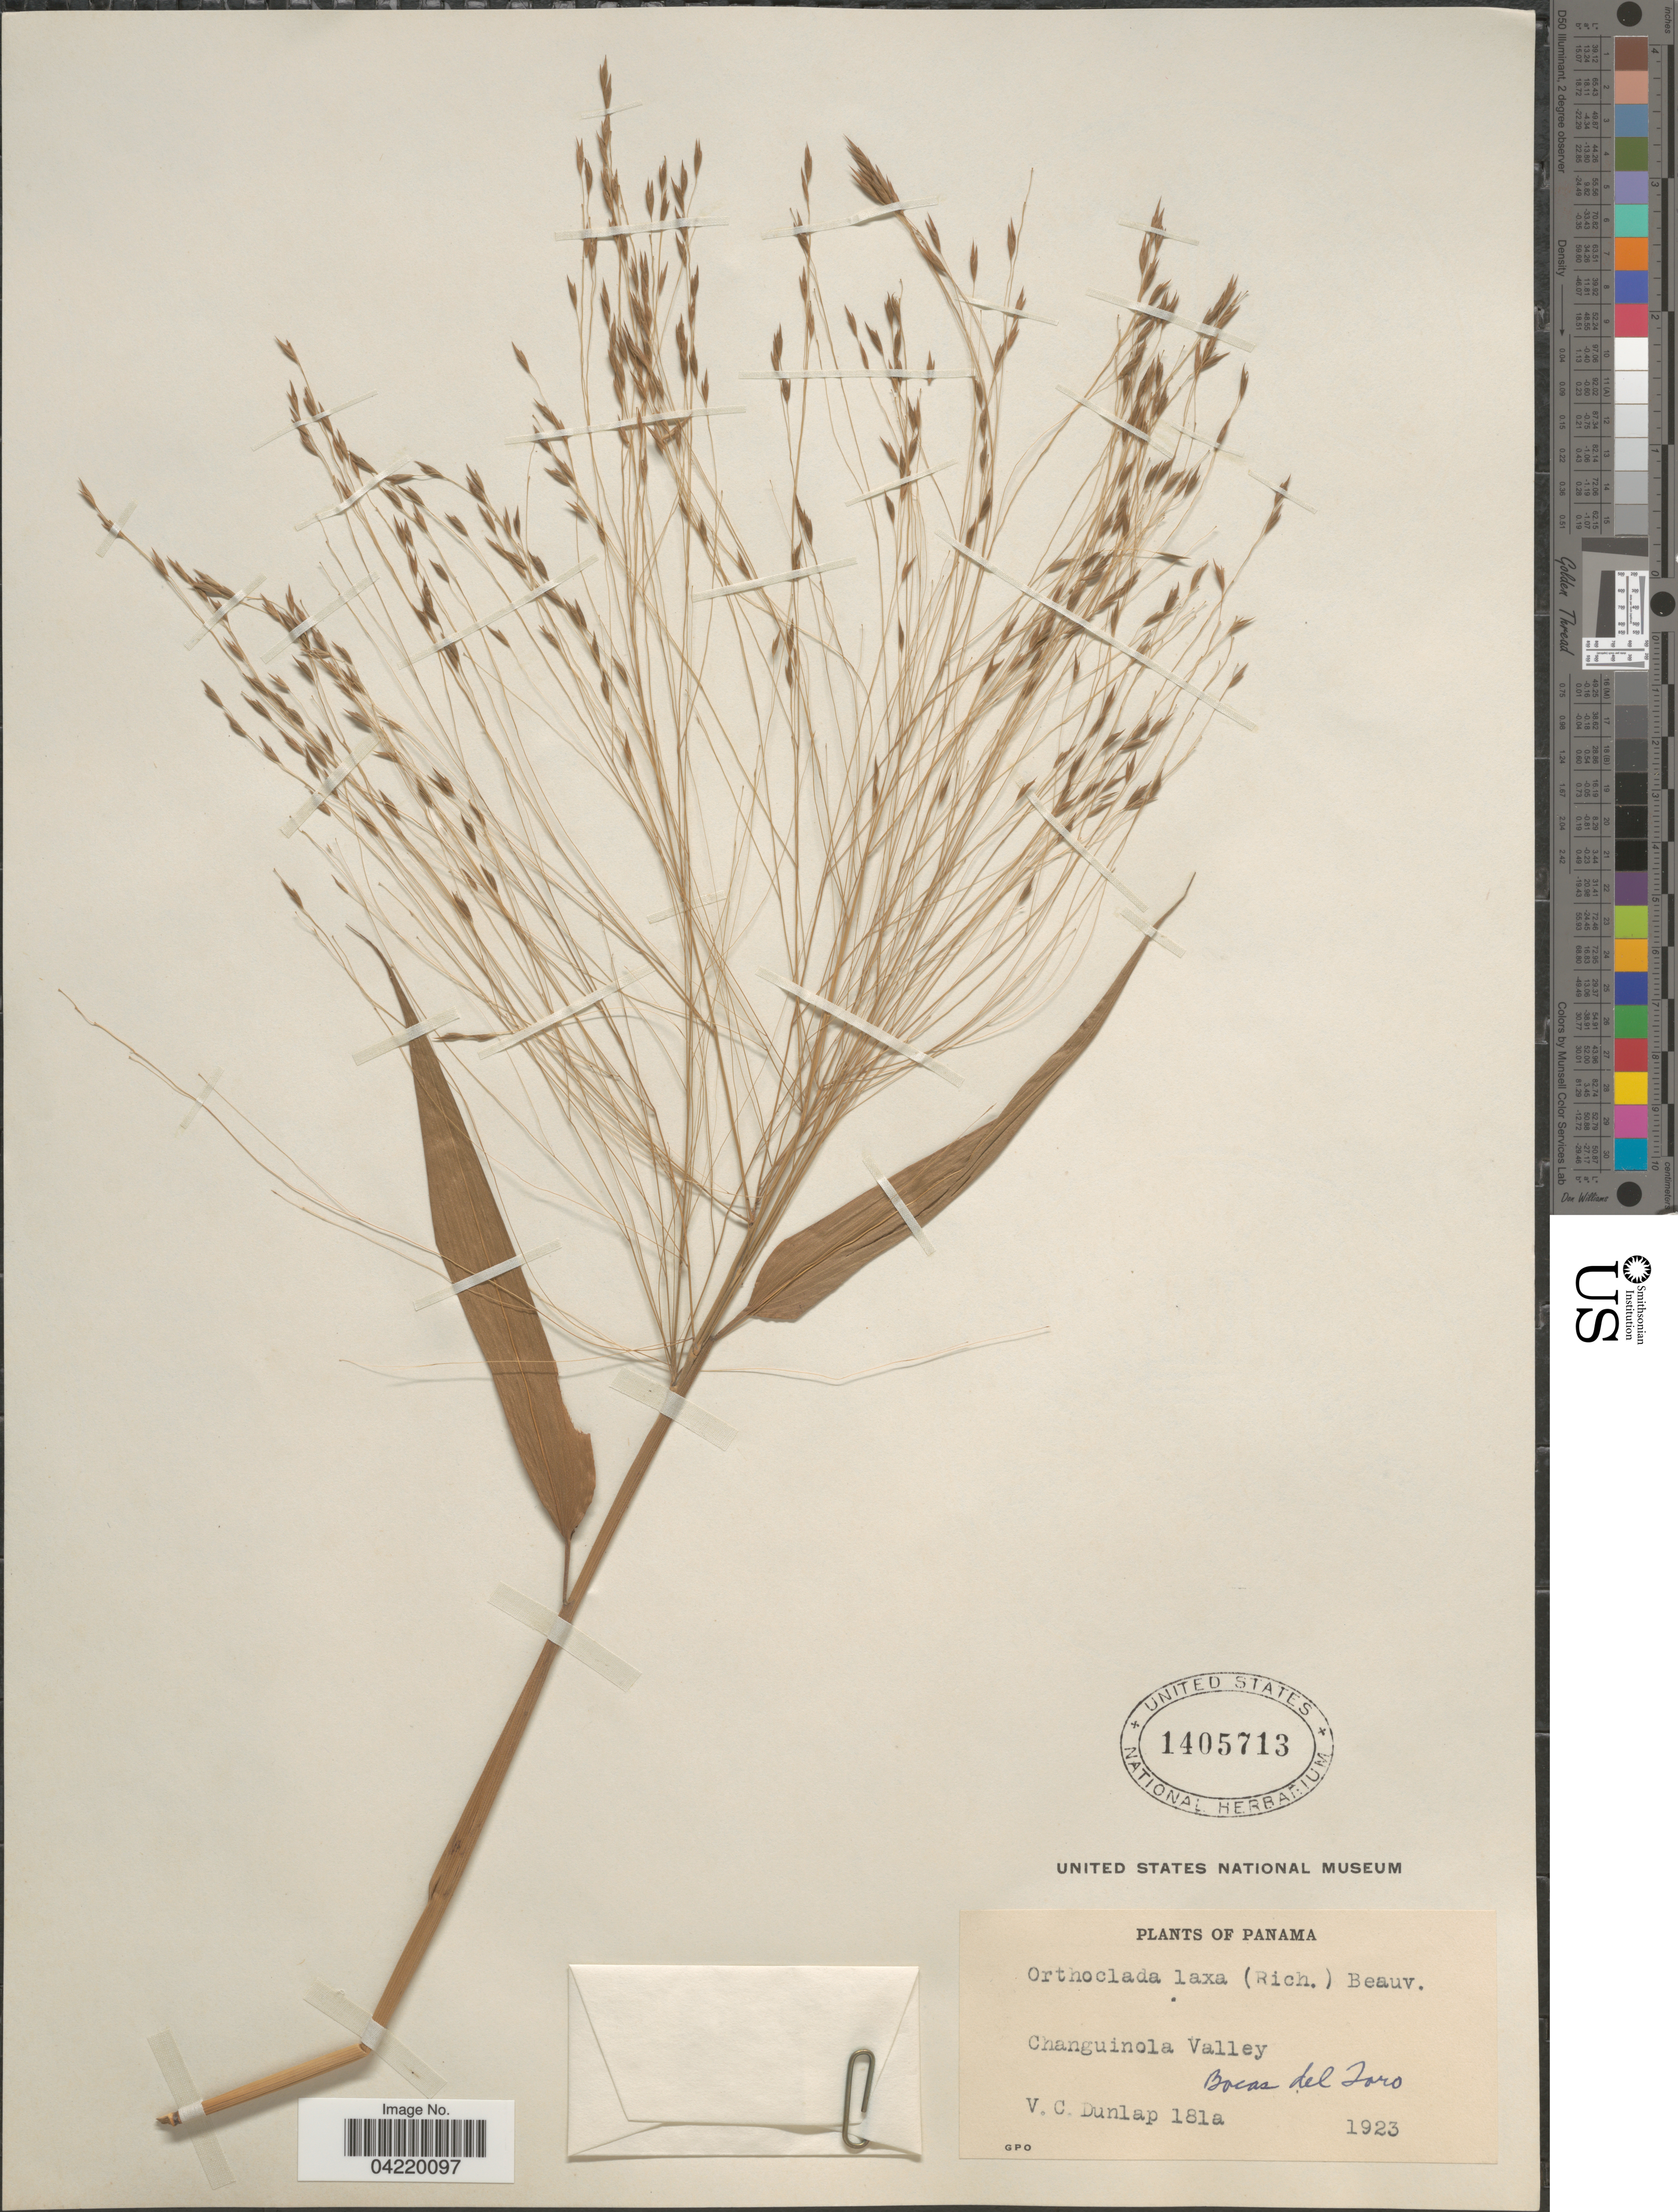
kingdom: Plantae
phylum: Tracheophyta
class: Liliopsida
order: Poales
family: Poaceae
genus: Orthoclada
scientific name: Orthoclada laxa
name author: P. Beauv.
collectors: V. C. Dunlap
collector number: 181a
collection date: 1923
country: Panama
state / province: Bocas del Toro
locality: Changuinola Valley.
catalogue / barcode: US 1405713